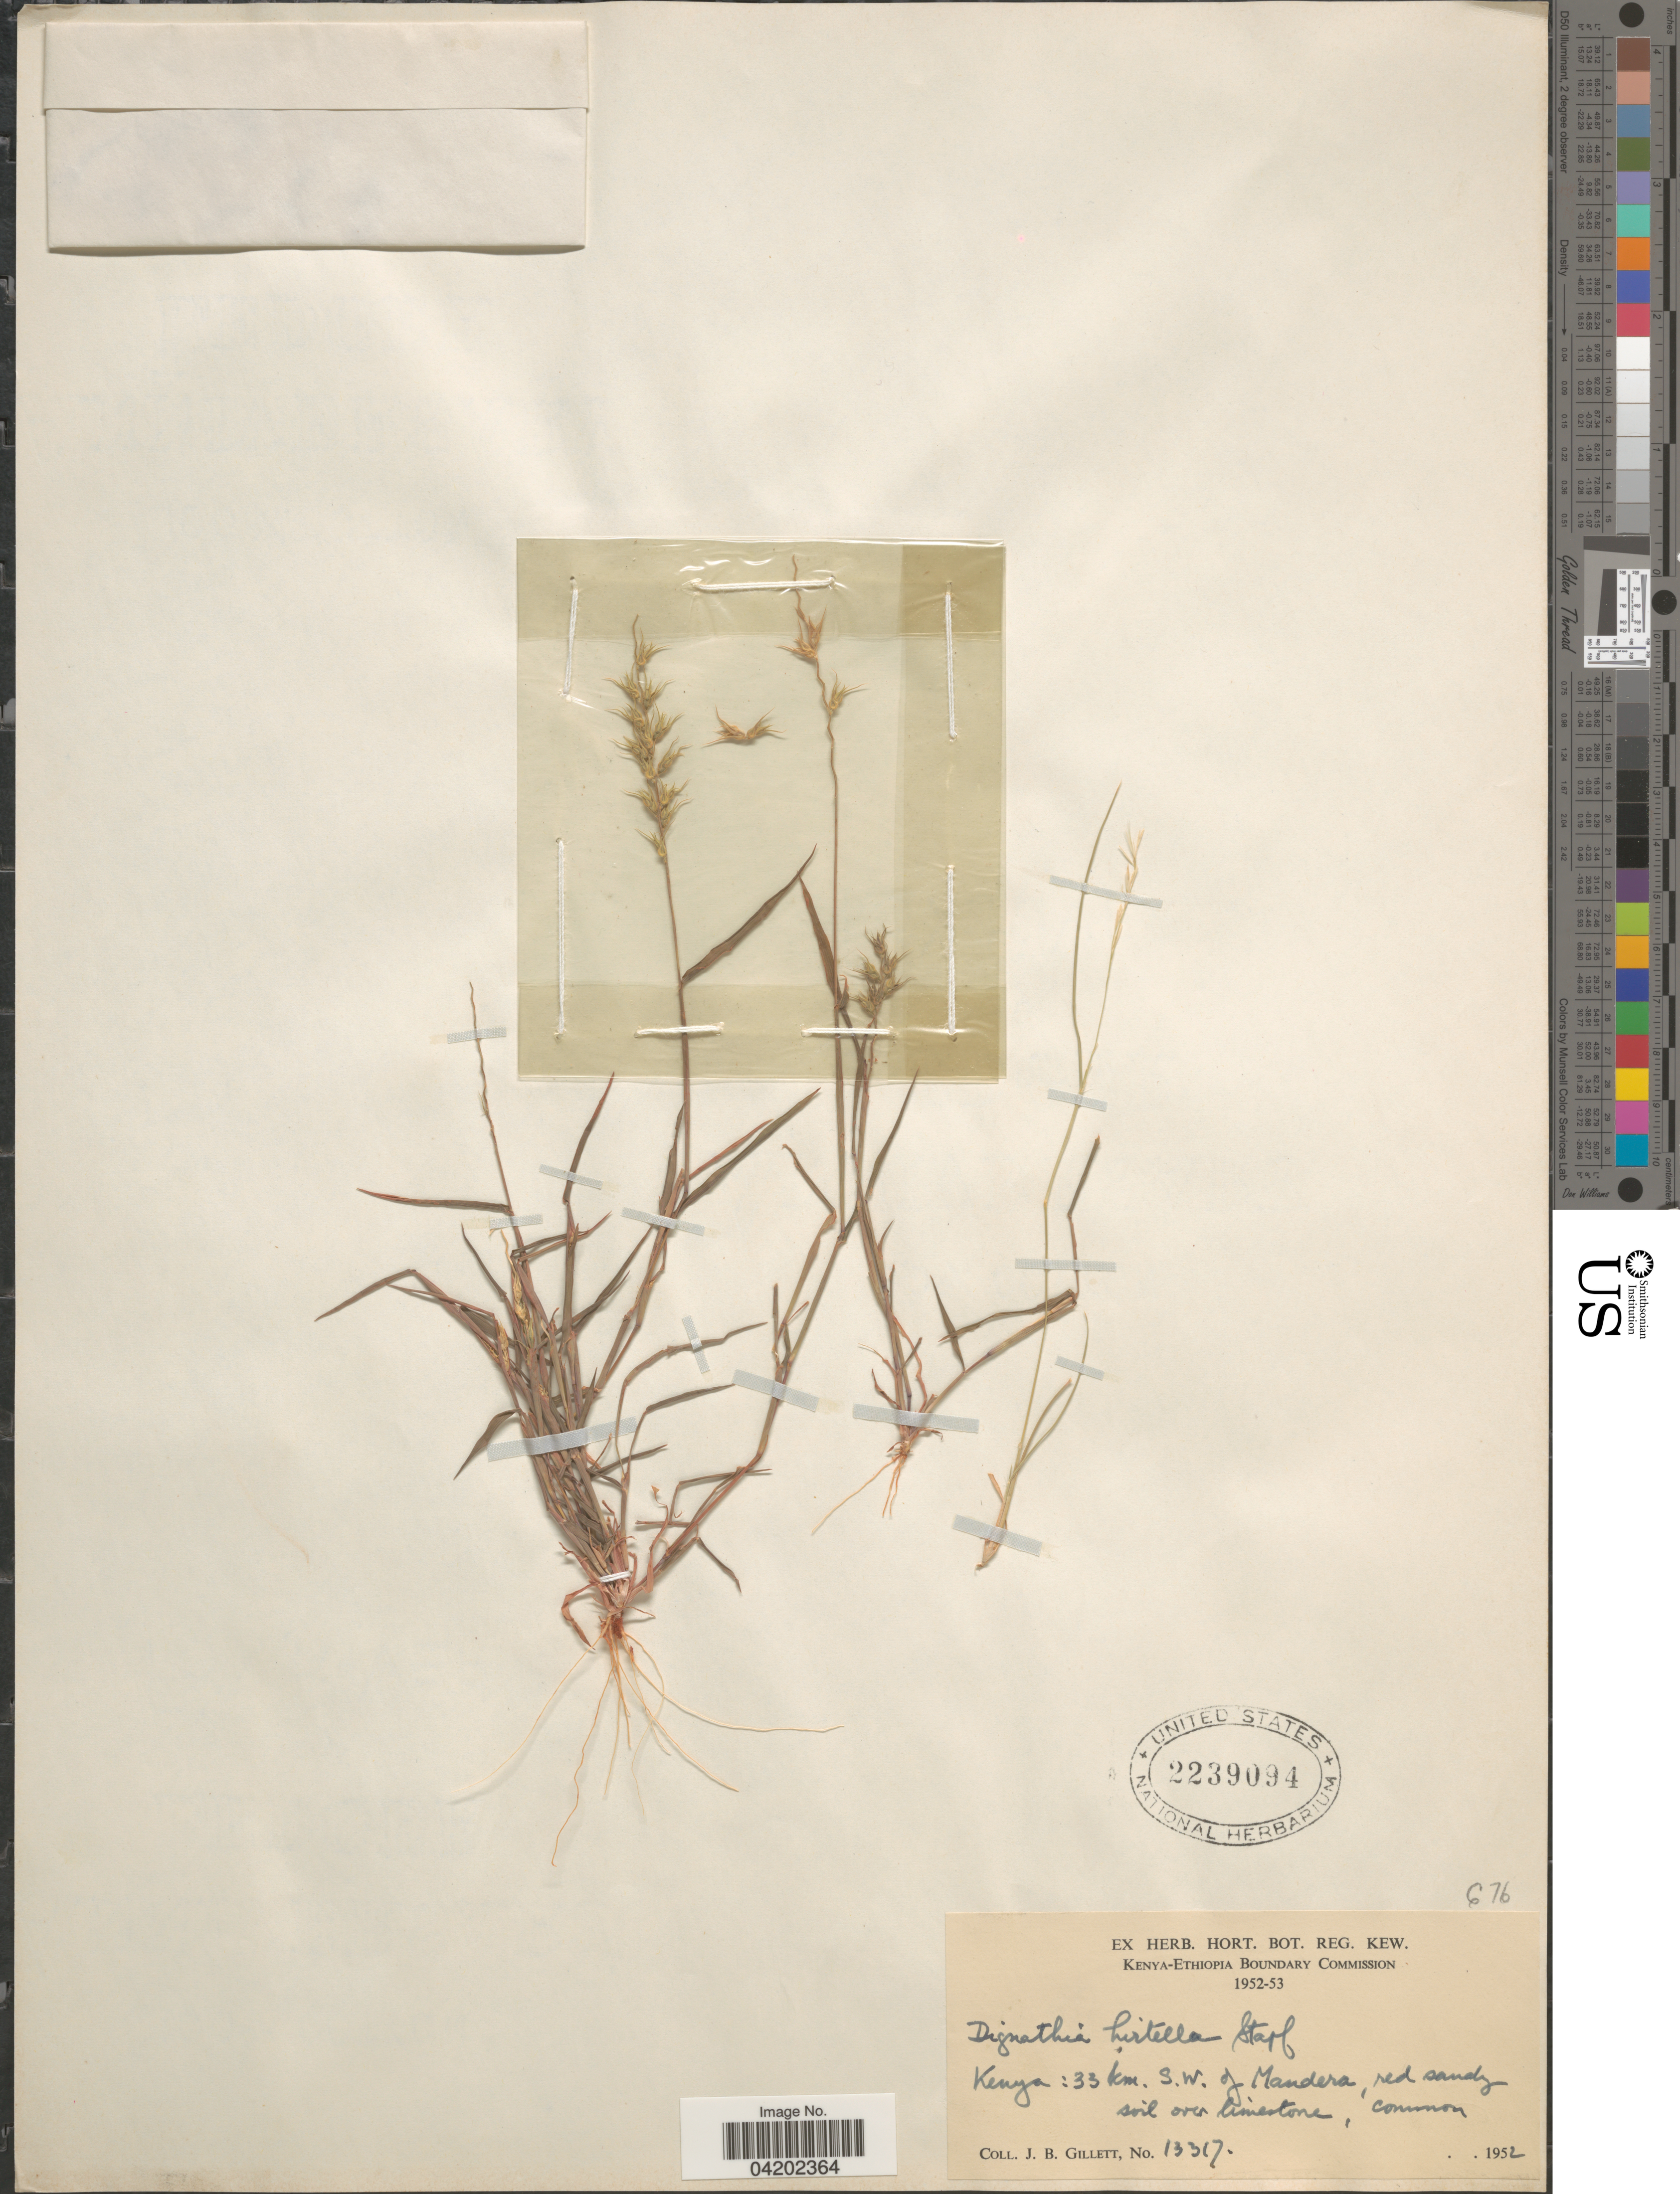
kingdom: Plantae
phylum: Tracheophyta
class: Liliopsida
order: Poales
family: Poaceae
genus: Dignathia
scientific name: Dignathia hirtella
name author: Stapf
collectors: J. B. Gillett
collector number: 13317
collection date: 1952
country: Kenya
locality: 33 km. S.W. of Mandera.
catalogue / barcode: US 2239094